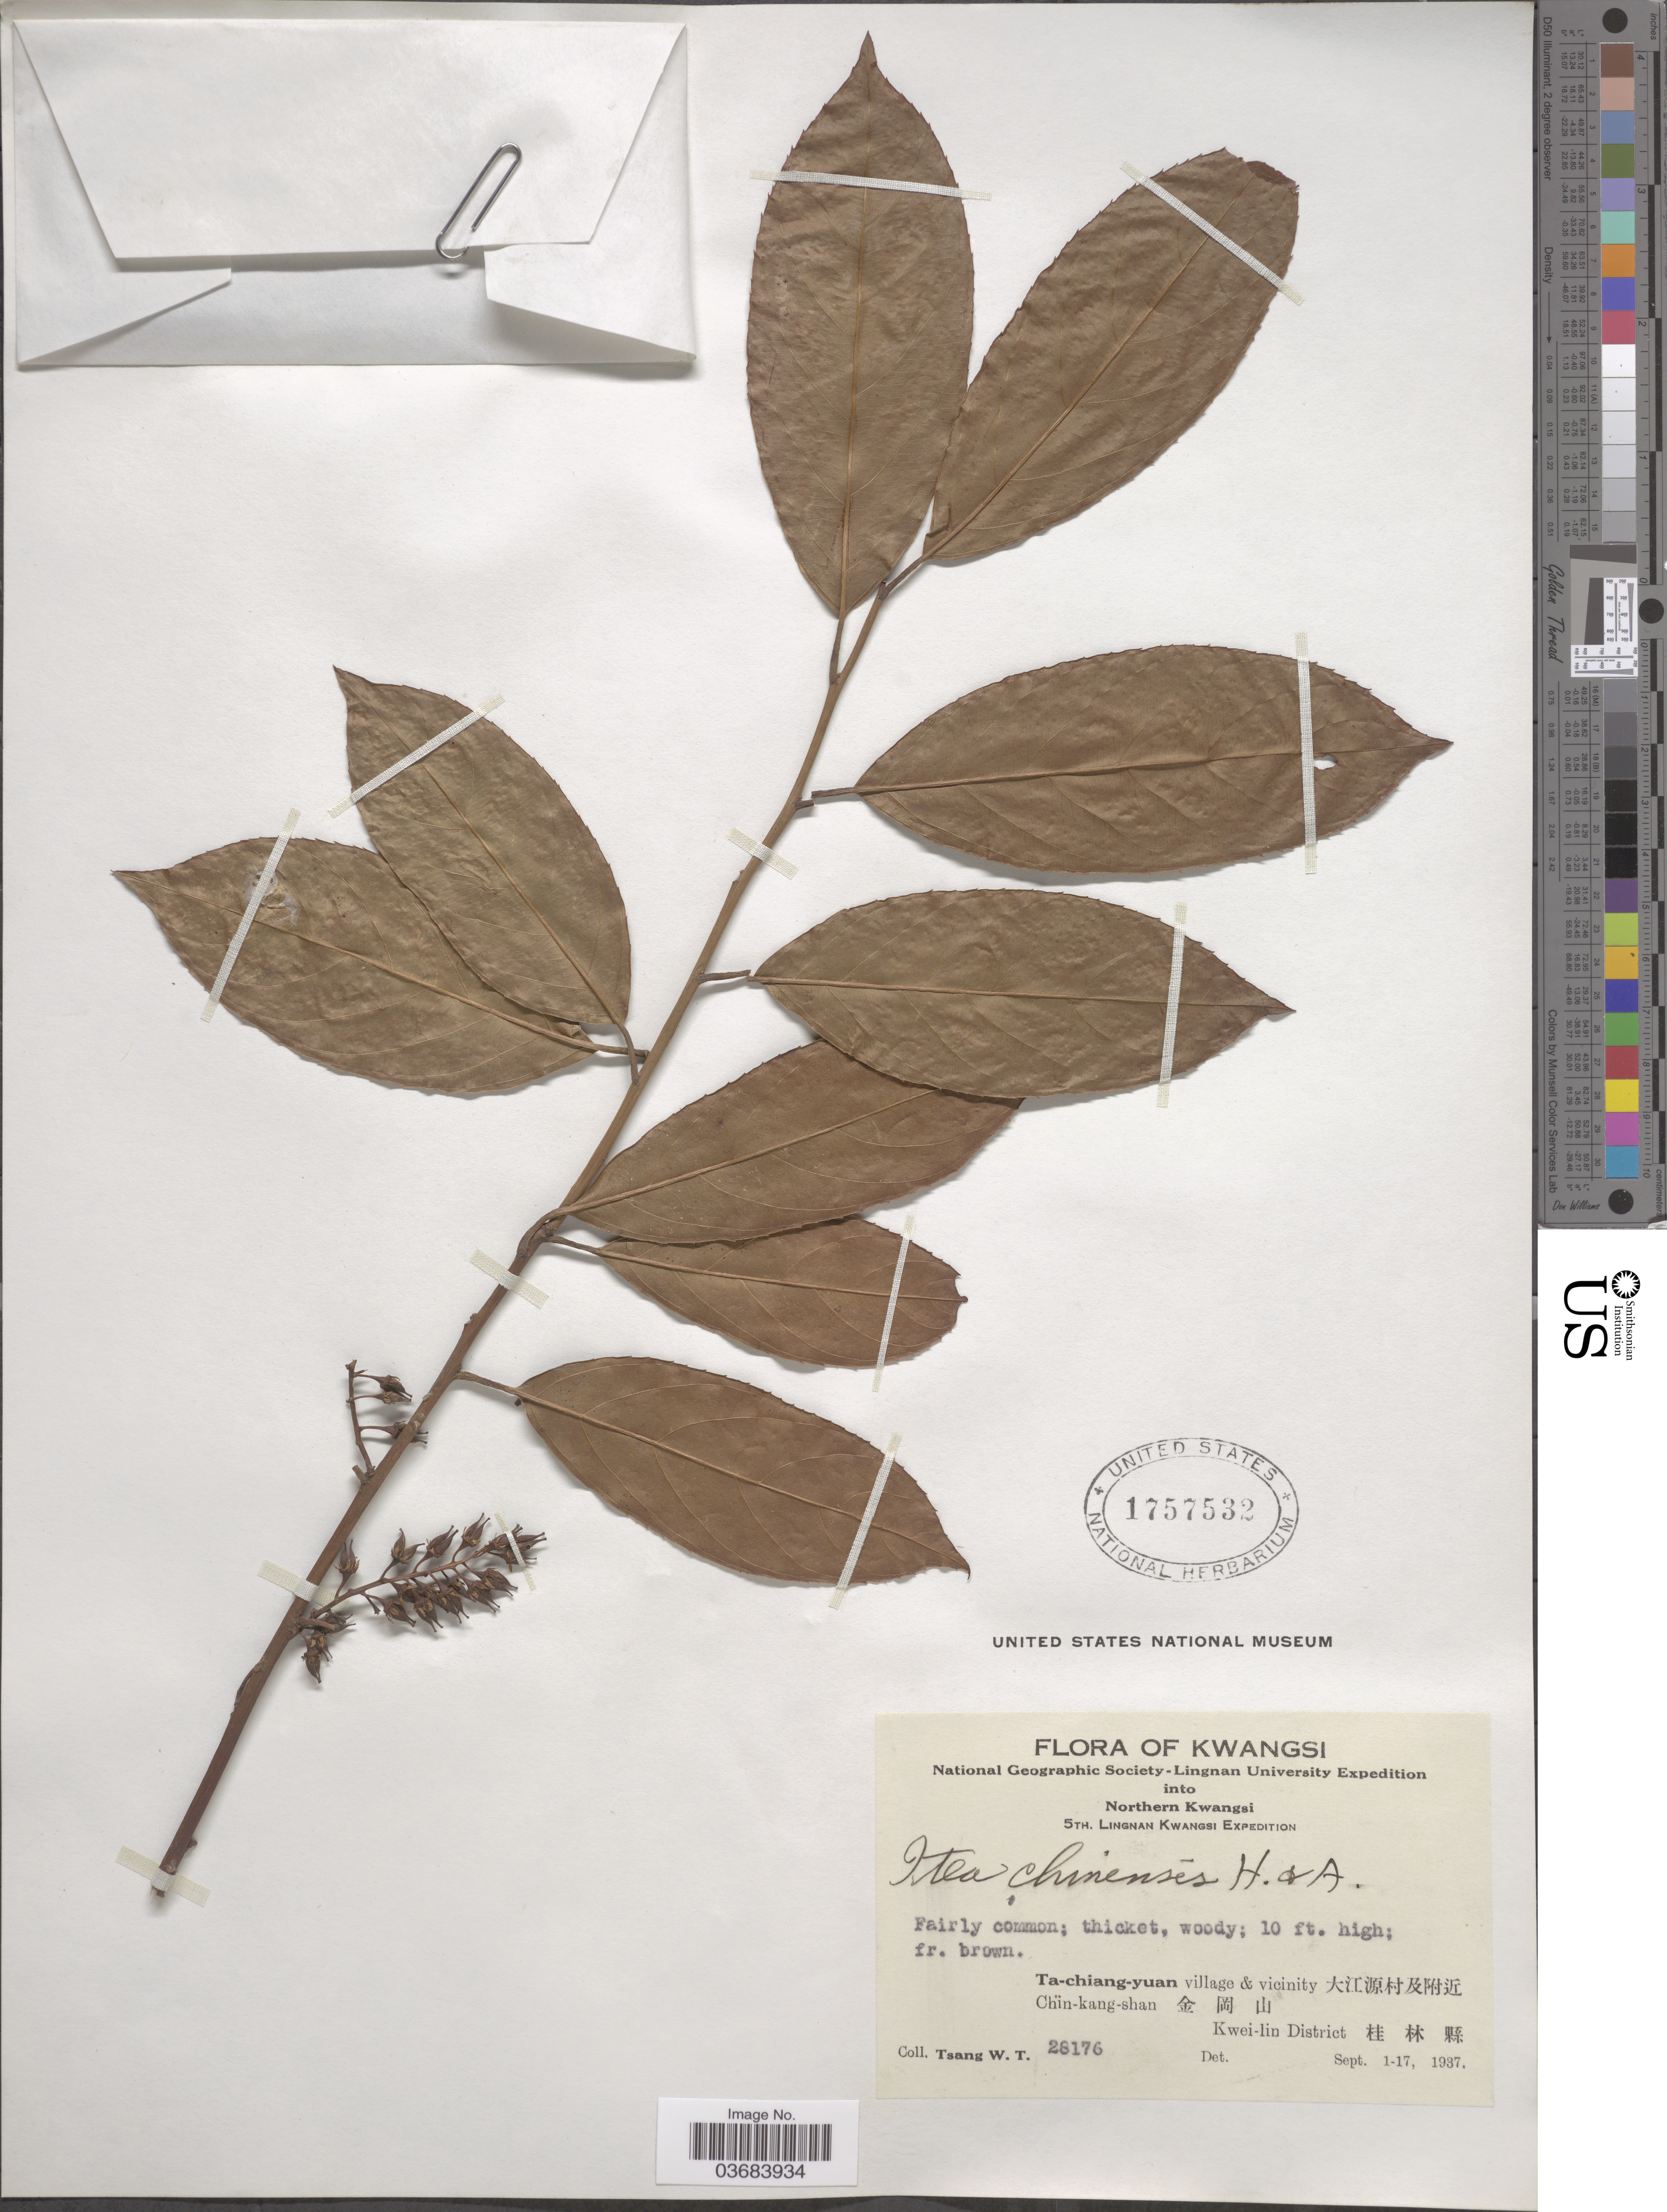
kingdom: Plantae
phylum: Tracheophyta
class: Magnoliopsida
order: Saxifragales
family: Iteaceae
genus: Itea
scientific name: Itea chinensis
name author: W. Hook. & H.J. Arn.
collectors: W. T. Tsang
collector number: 26176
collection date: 1937-09-01/1937-09-17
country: China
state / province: Guangxi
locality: Kwangsi. National Geographic Society-Lingnan University Expedition into Northern Kwangsi. 5th Lingnan Kwangsi Expedition. Ta-chiang-yuan village & vicinity X. Chïn-kang-shan X. Kwei-lin District X.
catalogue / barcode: US 1757532